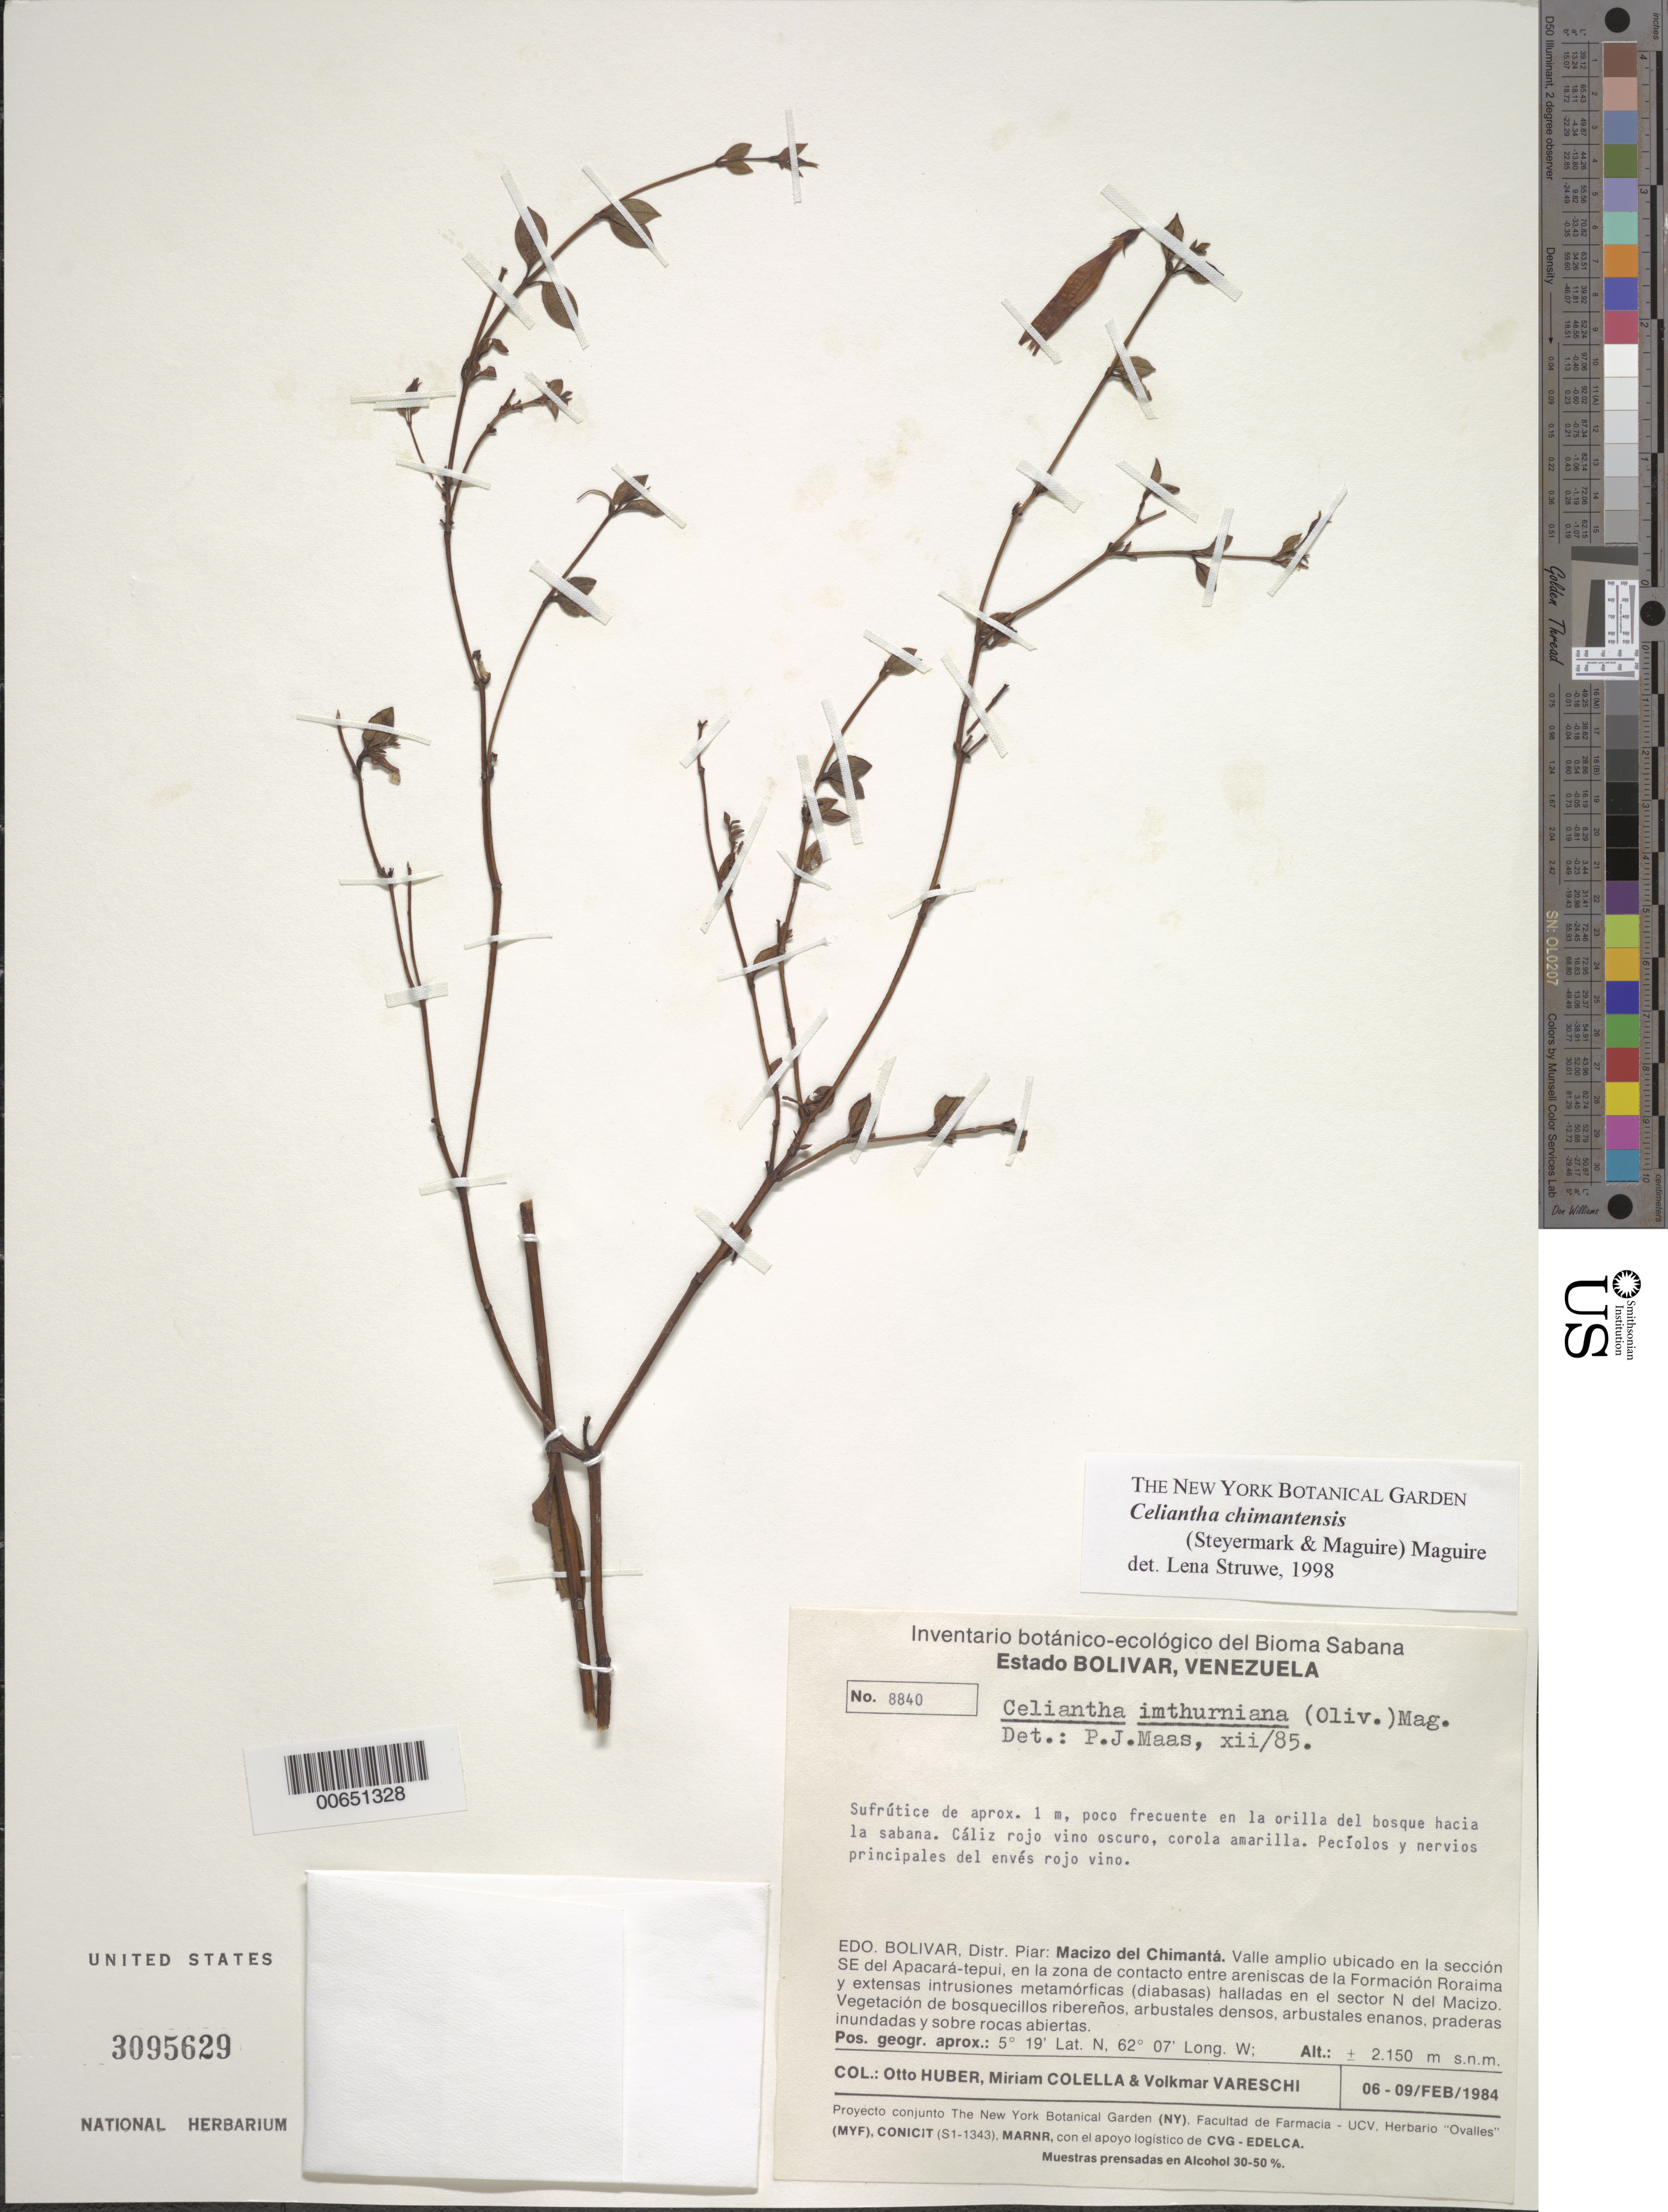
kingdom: Plantae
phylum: Tracheophyta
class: Magnoliopsida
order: Gentianales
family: Gentianaceae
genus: Celiantha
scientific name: Celiantha chimantensis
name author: (Steyerm. & Maguire) Maguire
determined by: Struwe, L.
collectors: O. Huber, M. Colella & V. Vareschi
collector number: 8840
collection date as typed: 6-Feb-84 to 8-Feb-84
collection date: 1984-02-06/1984-02-08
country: Venezuela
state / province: Bolívar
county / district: Piar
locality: Macizo del Chimantá, sector SE del Apacará-tepuí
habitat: Orilla del bosque hacia la sabana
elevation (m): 2150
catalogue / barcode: US 3095620